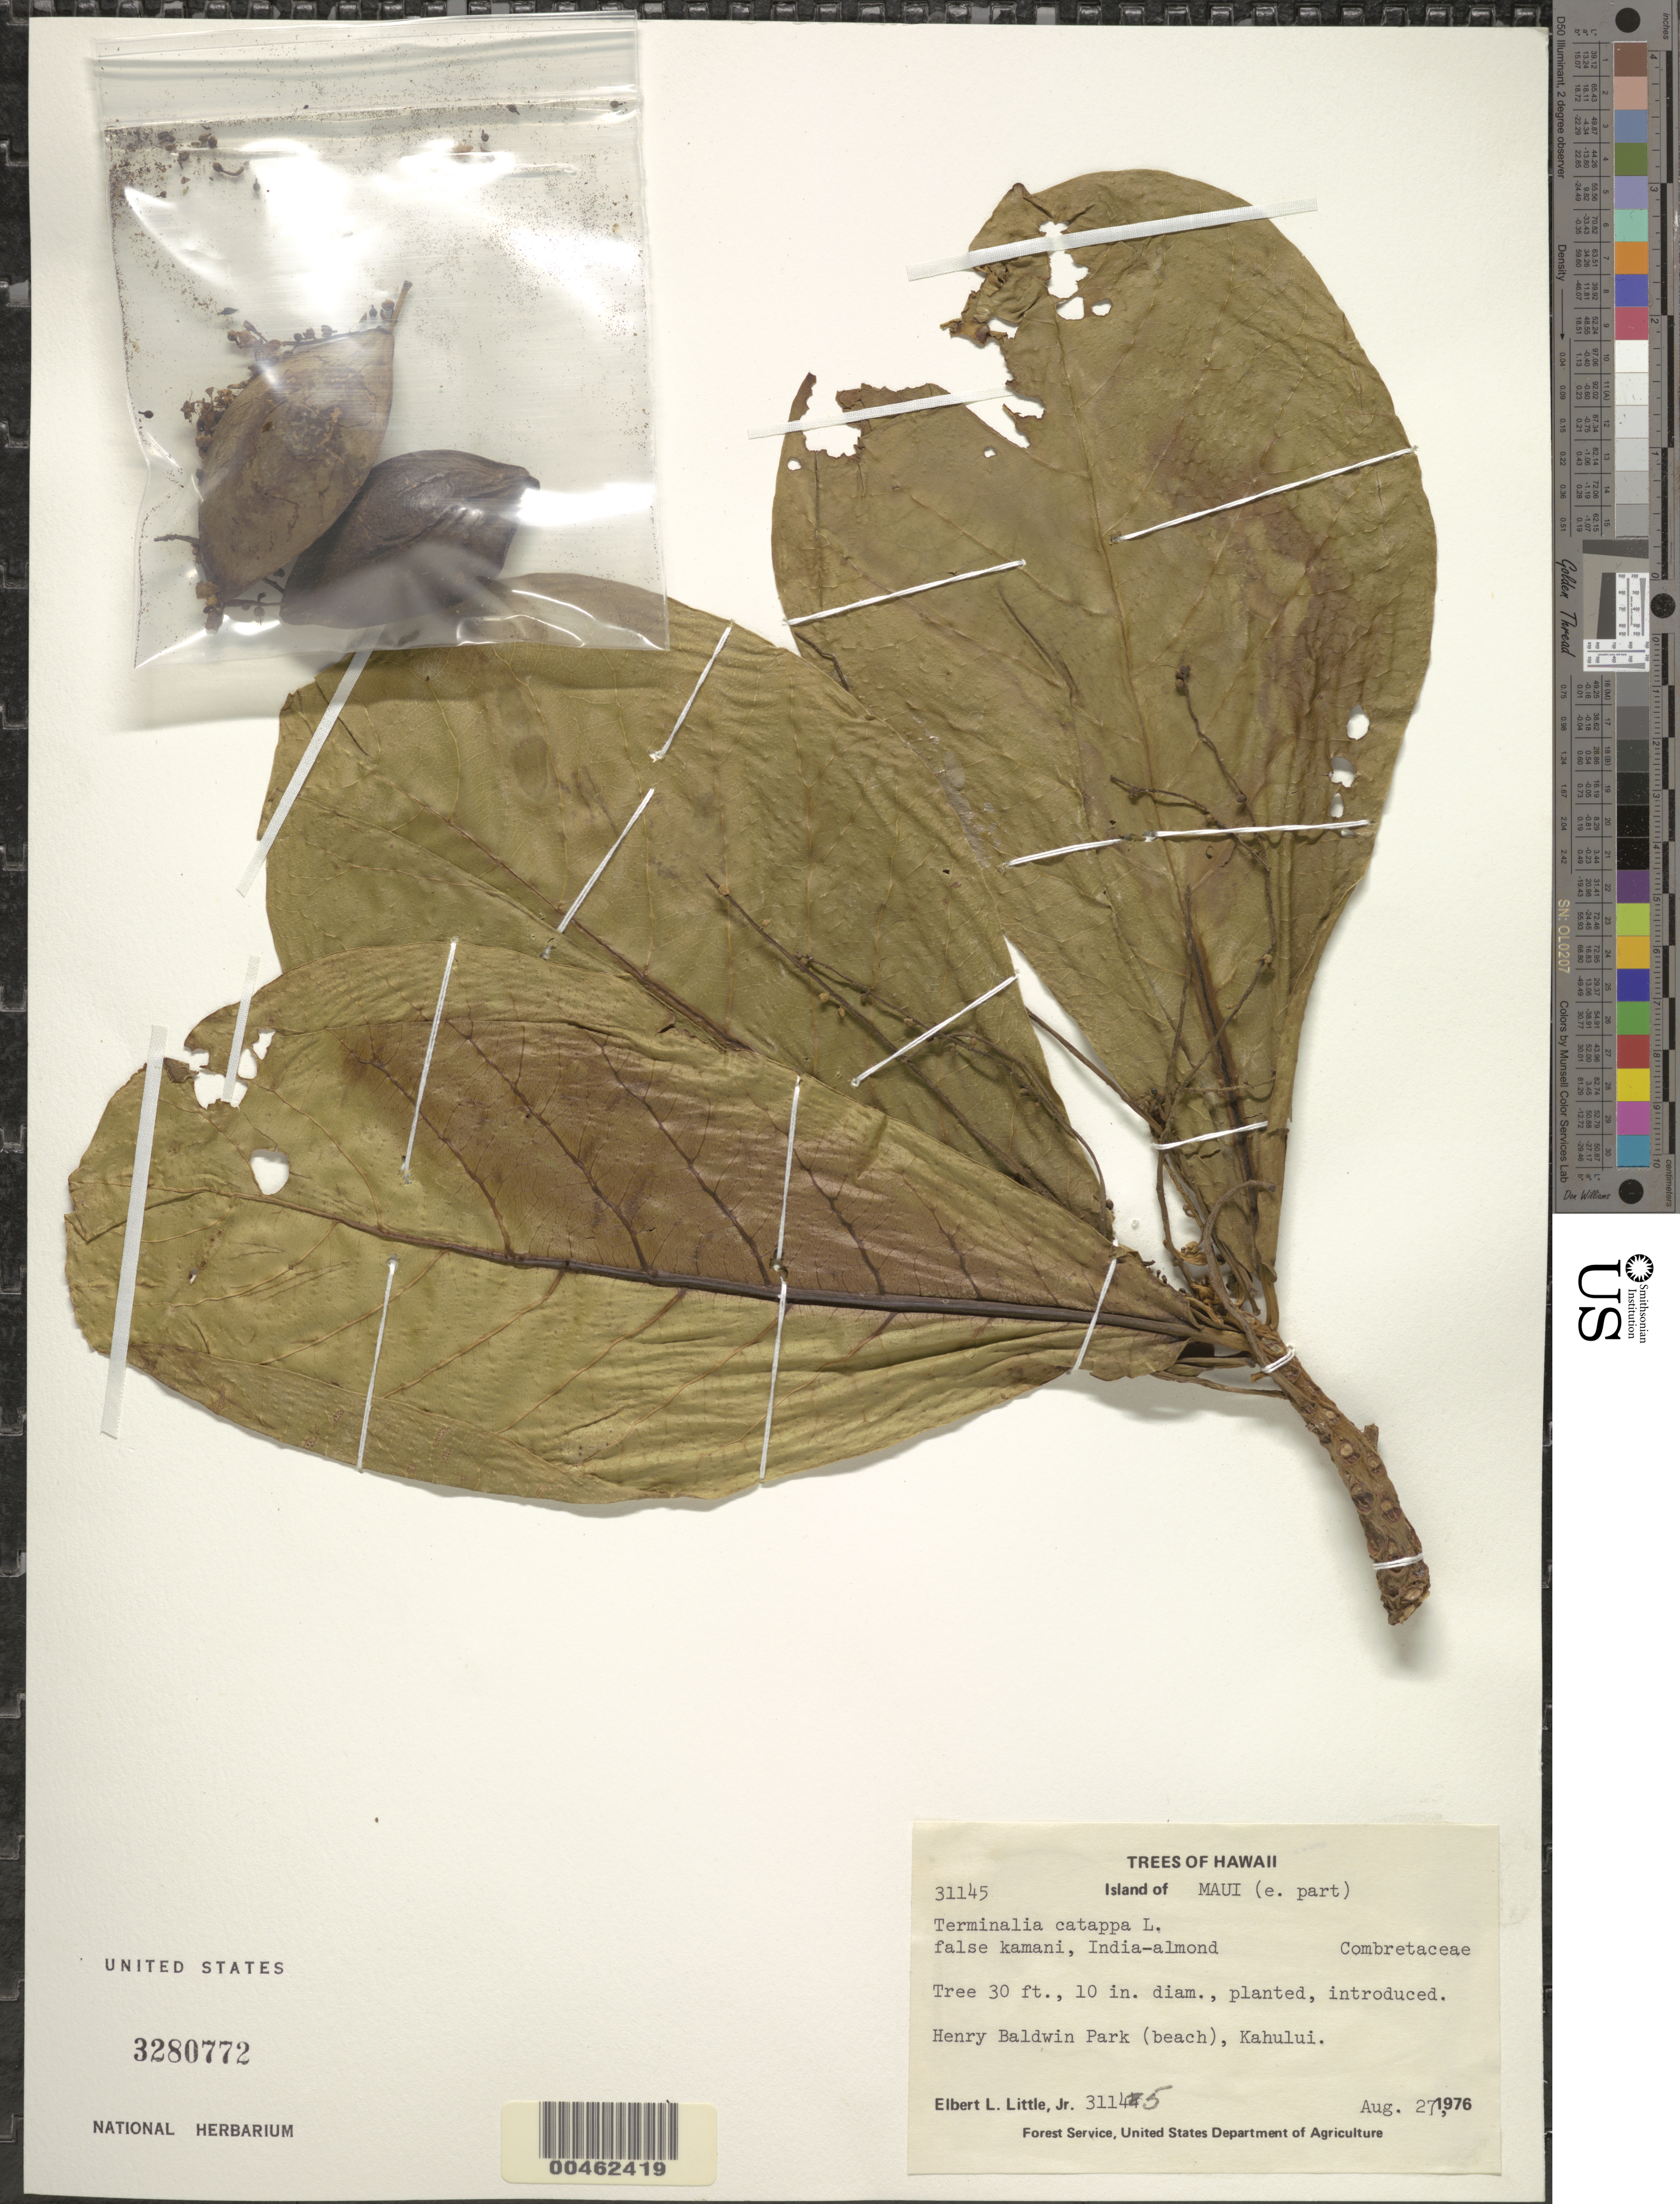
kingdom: Plantae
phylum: Tracheophyta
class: Magnoliopsida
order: Myrtales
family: Combretaceae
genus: Terminalia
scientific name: Terminalia catappa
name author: L.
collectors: E. L. Little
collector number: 31144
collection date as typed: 27 Aug 1976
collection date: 1976-08-27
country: United States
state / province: Hawaii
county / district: Maui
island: Maui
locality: E part of Maui, Henry Baldwin Park (beach), Kahului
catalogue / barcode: US 3280772